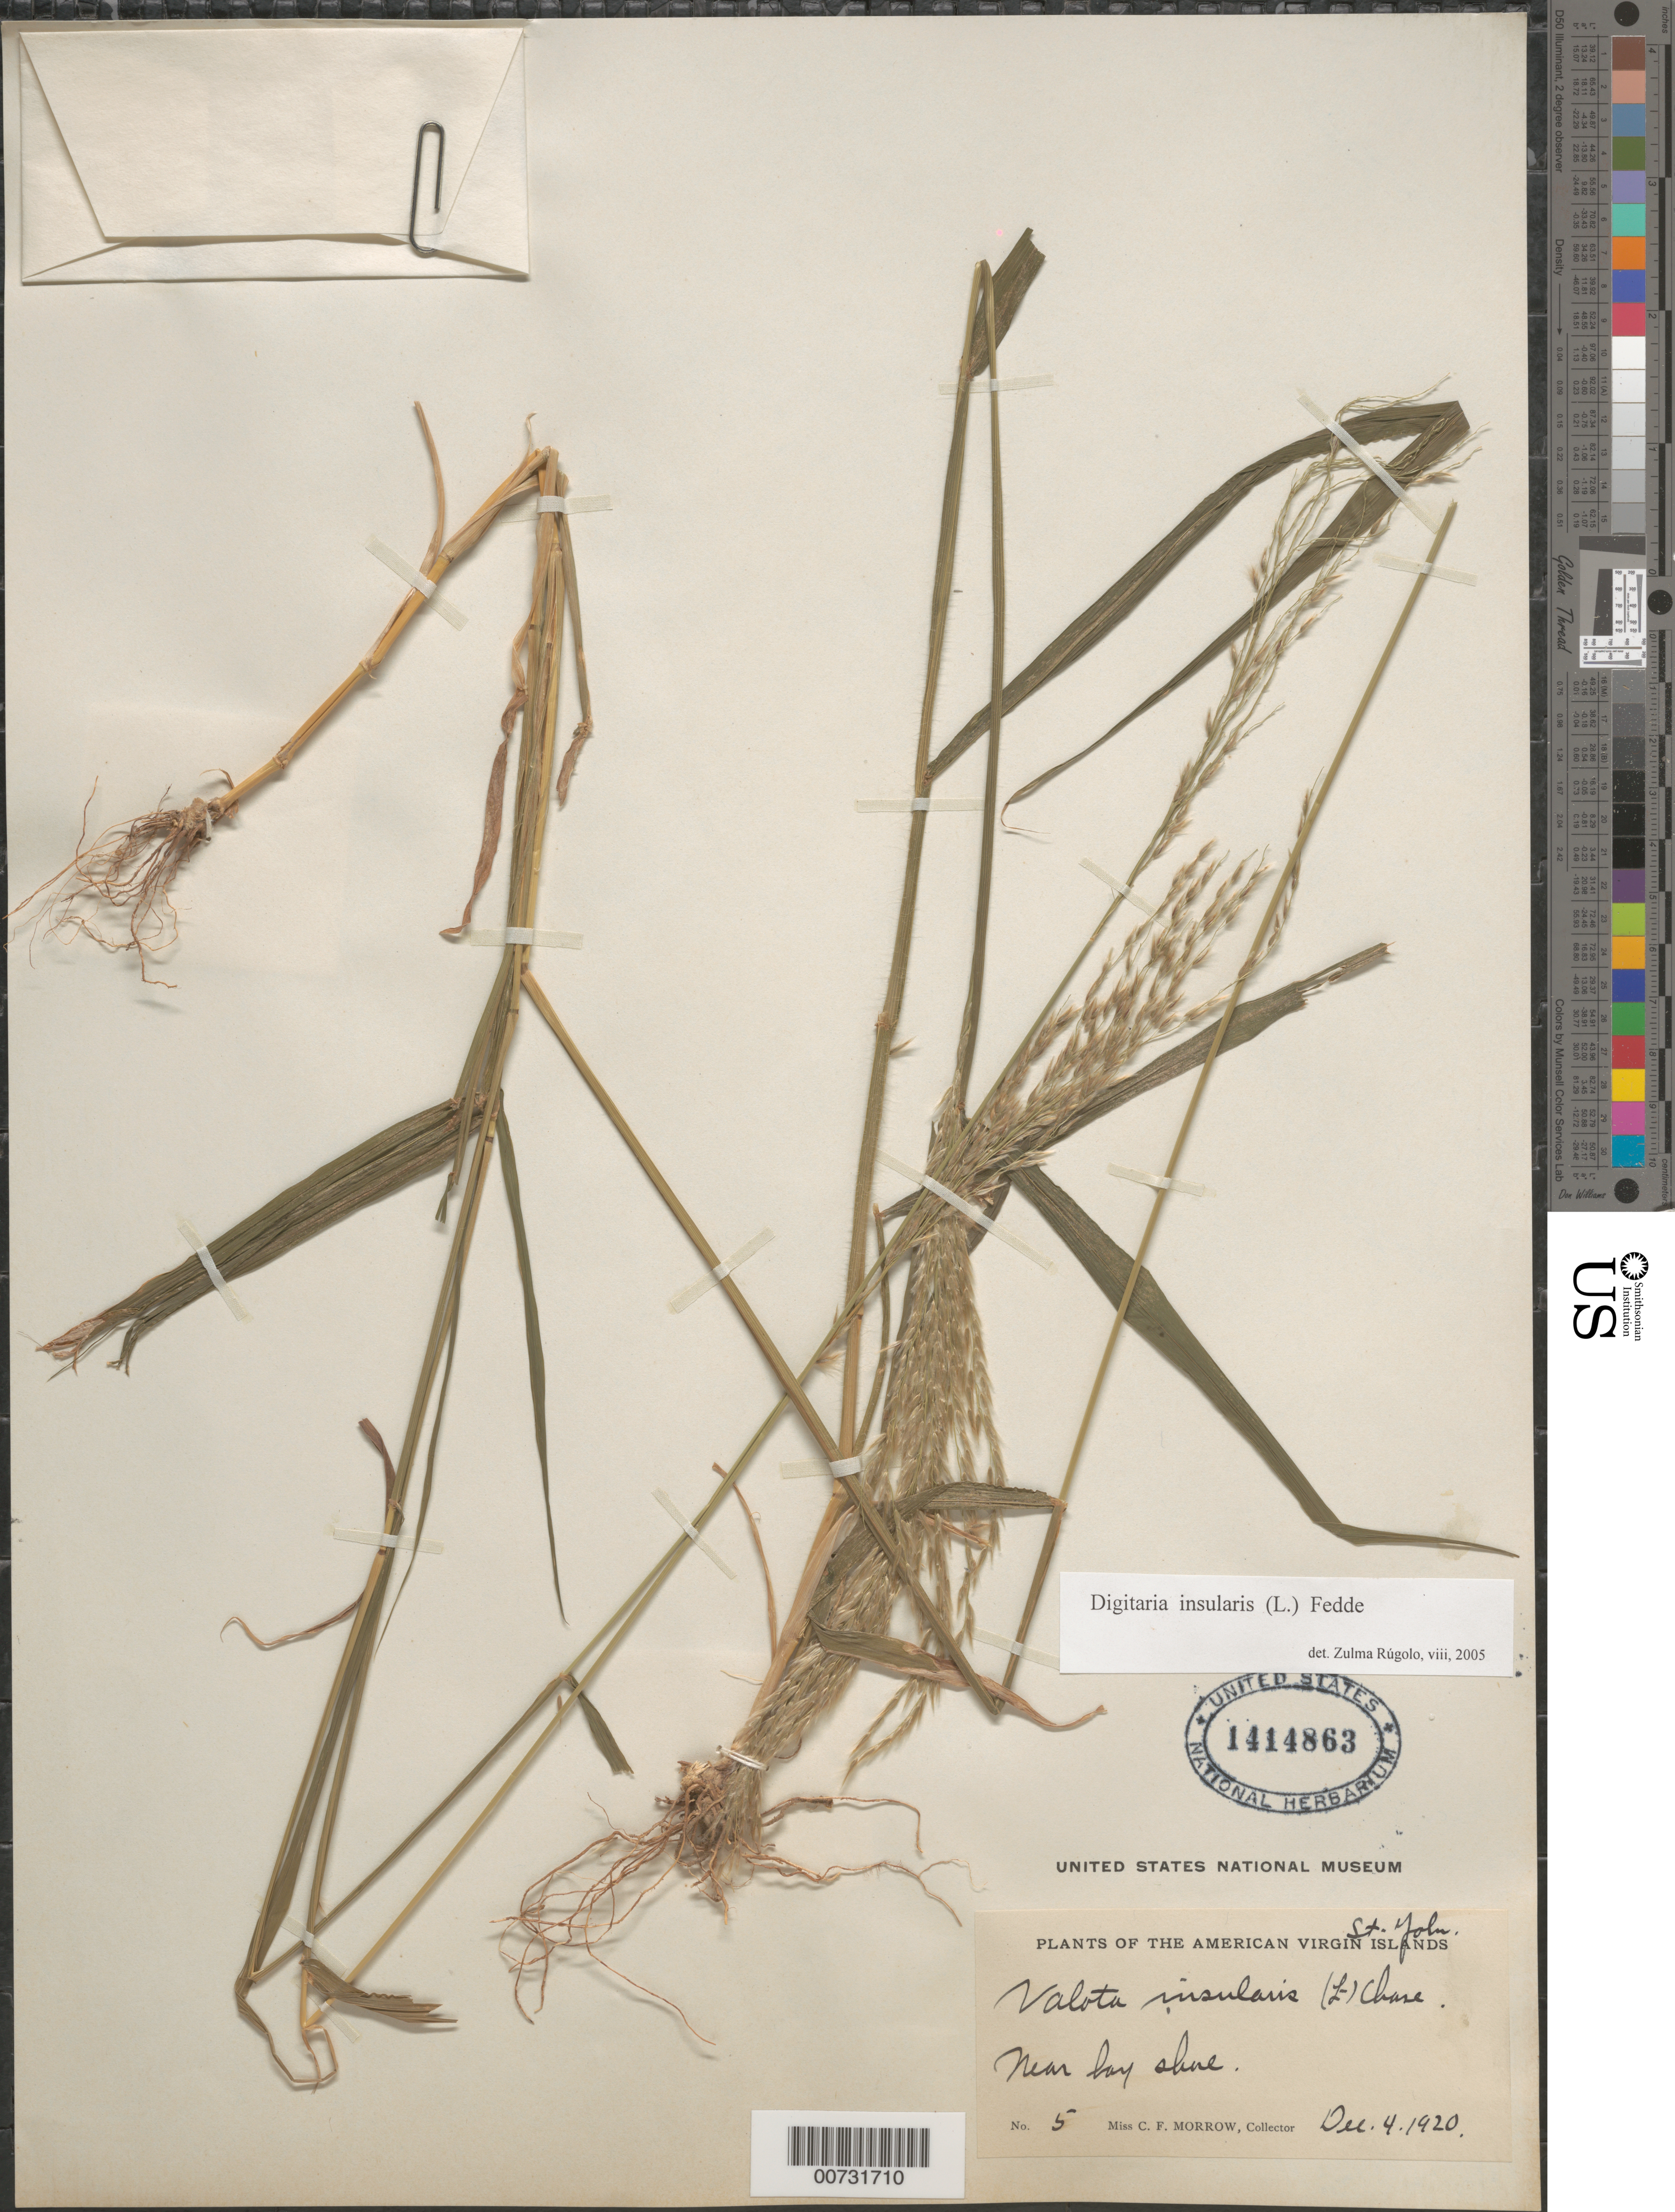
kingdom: Plantae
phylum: Tracheophyta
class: Liliopsida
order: Poales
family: Poaceae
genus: Digitaria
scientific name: Digitaria insularis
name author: (L.) Mez ex Ekman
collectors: C. Morrow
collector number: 5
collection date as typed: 04 Dec 1920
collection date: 1920-12-04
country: U.S. Virgin Islands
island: St. John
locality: St. John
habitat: Near Bay shore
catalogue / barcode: US 1414863